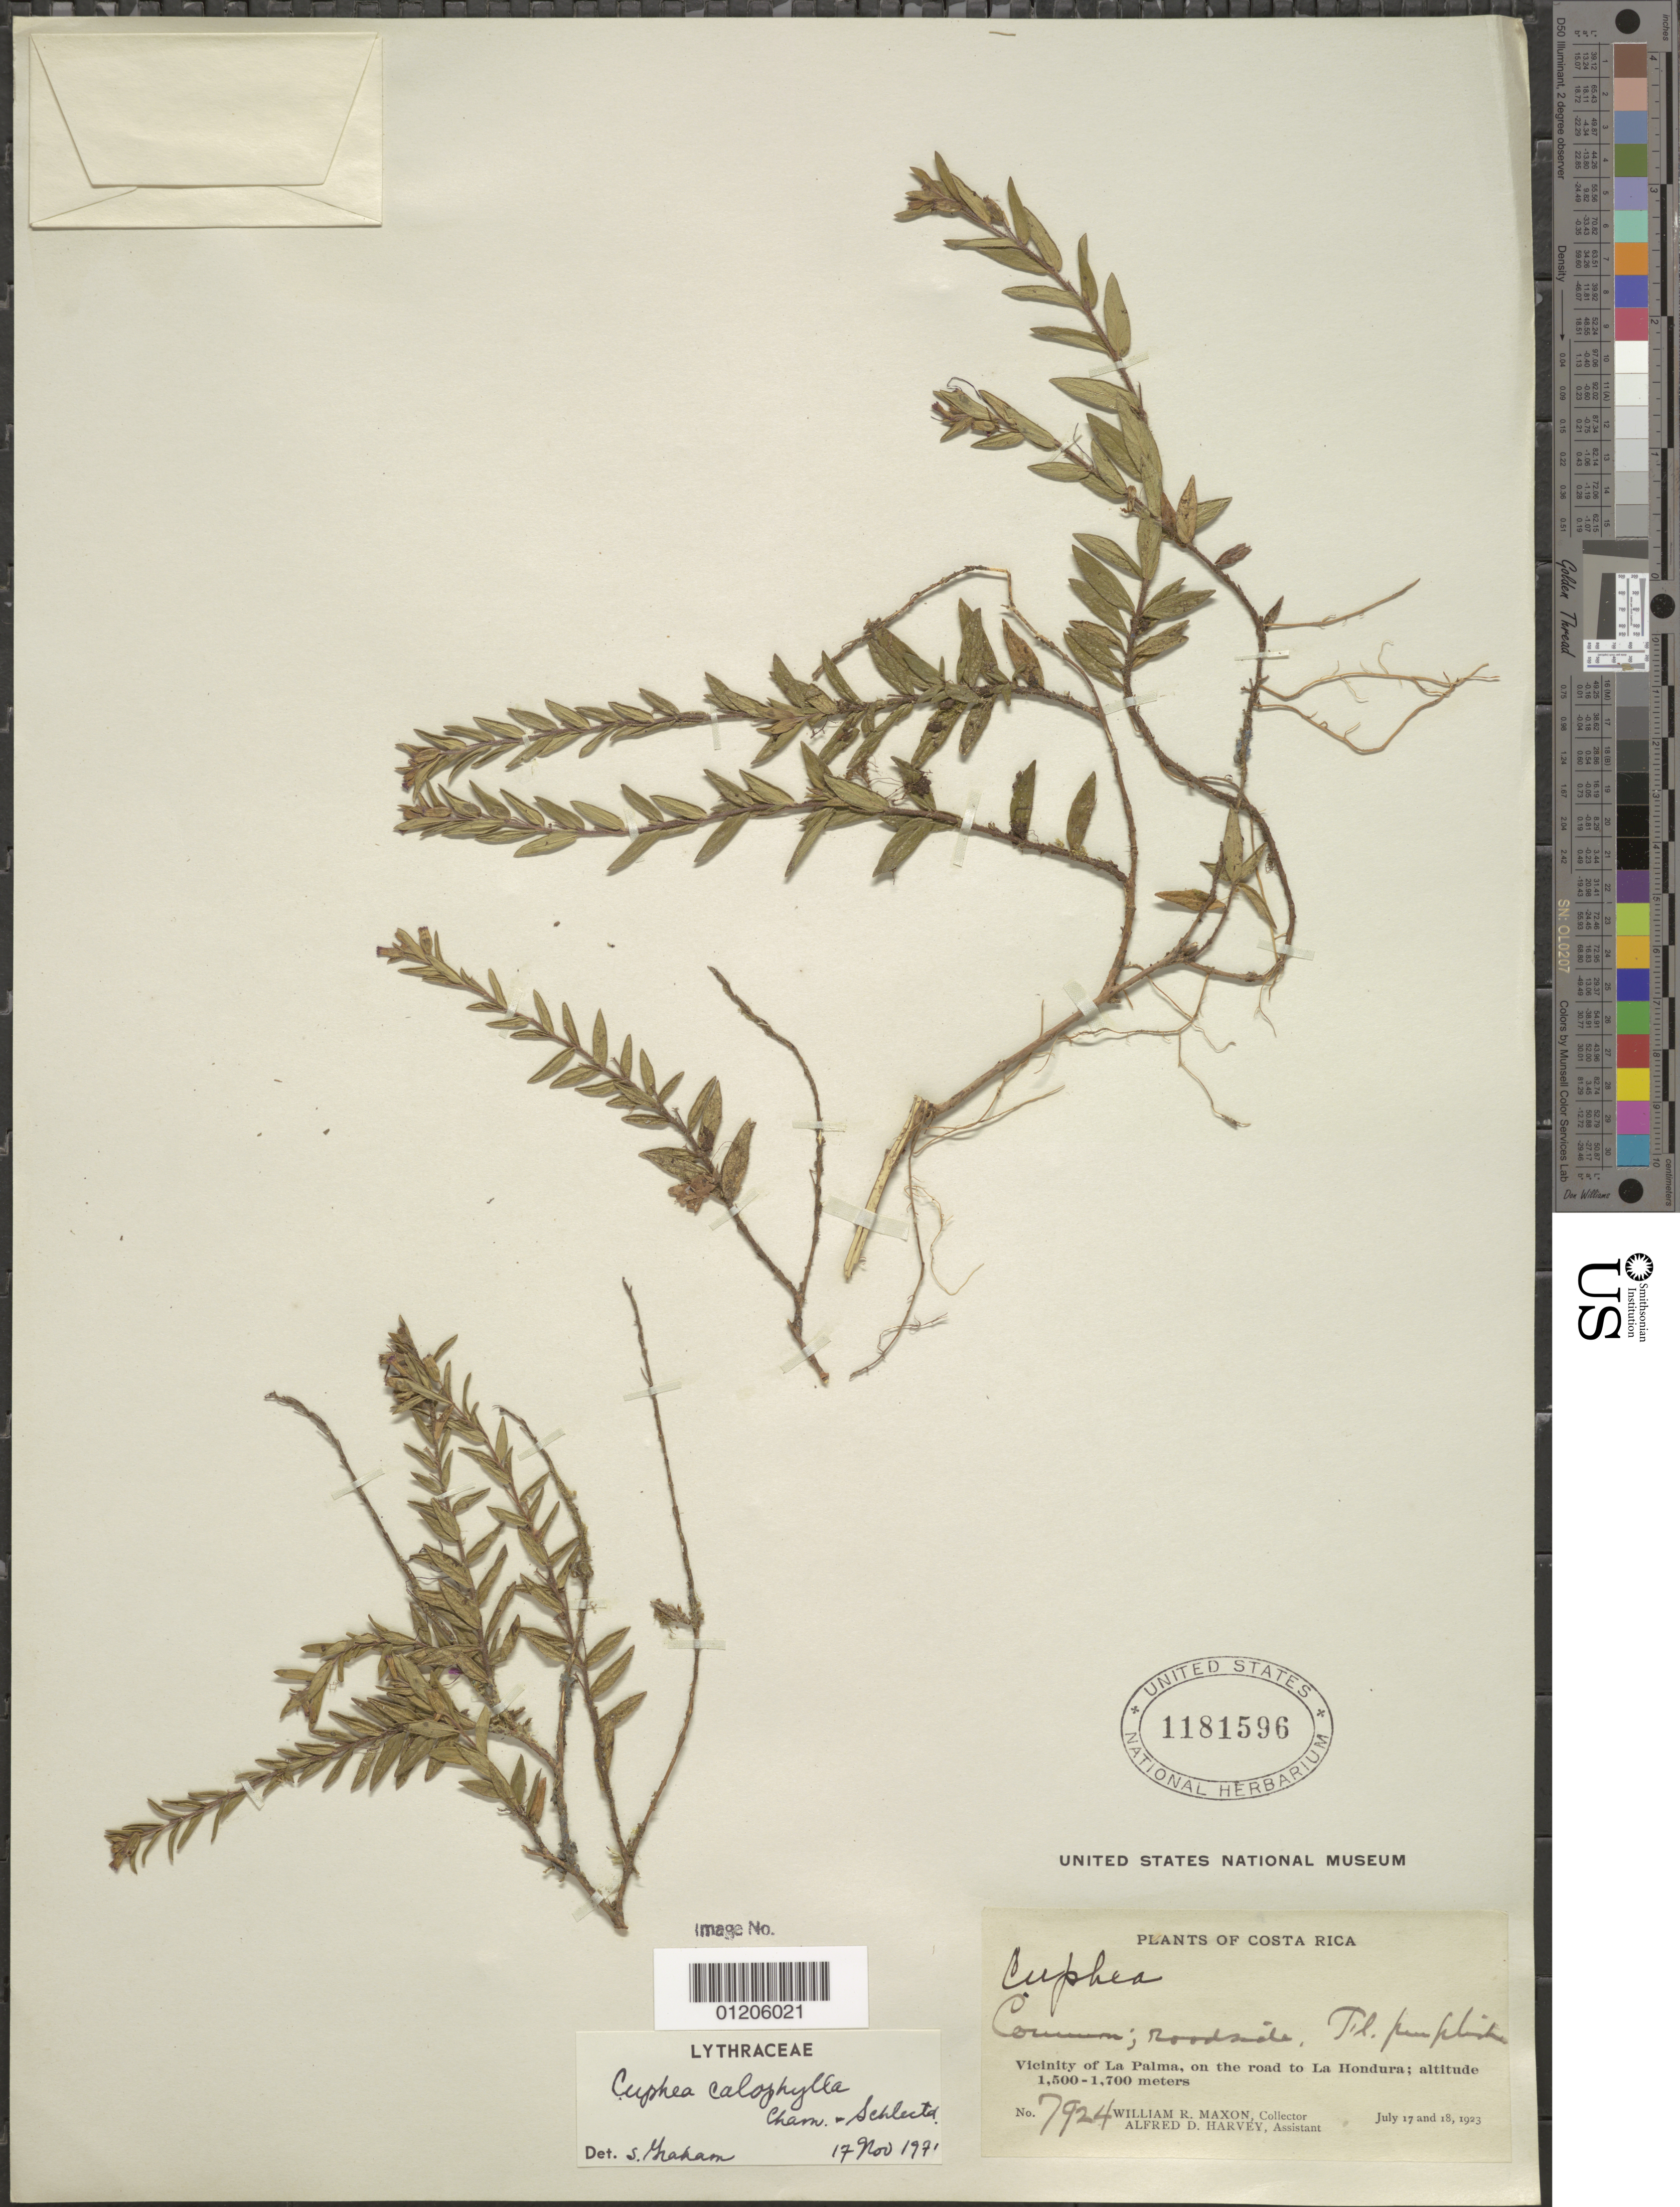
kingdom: Plantae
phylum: Tracheophyta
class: Magnoliopsida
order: Myrtales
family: Lythraceae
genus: Cuphea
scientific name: Cuphea calophylla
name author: Cham. & Schltdl.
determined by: Graham, S.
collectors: W. R. Maxon & A. D. Harvey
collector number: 7924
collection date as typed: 17 Jul 1923 and 18 Jul 1923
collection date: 1923-07-17,1923-07-18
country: Costa Rica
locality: Vicinity of La Palma, on road to La Hondura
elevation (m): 1500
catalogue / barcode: US 1181596